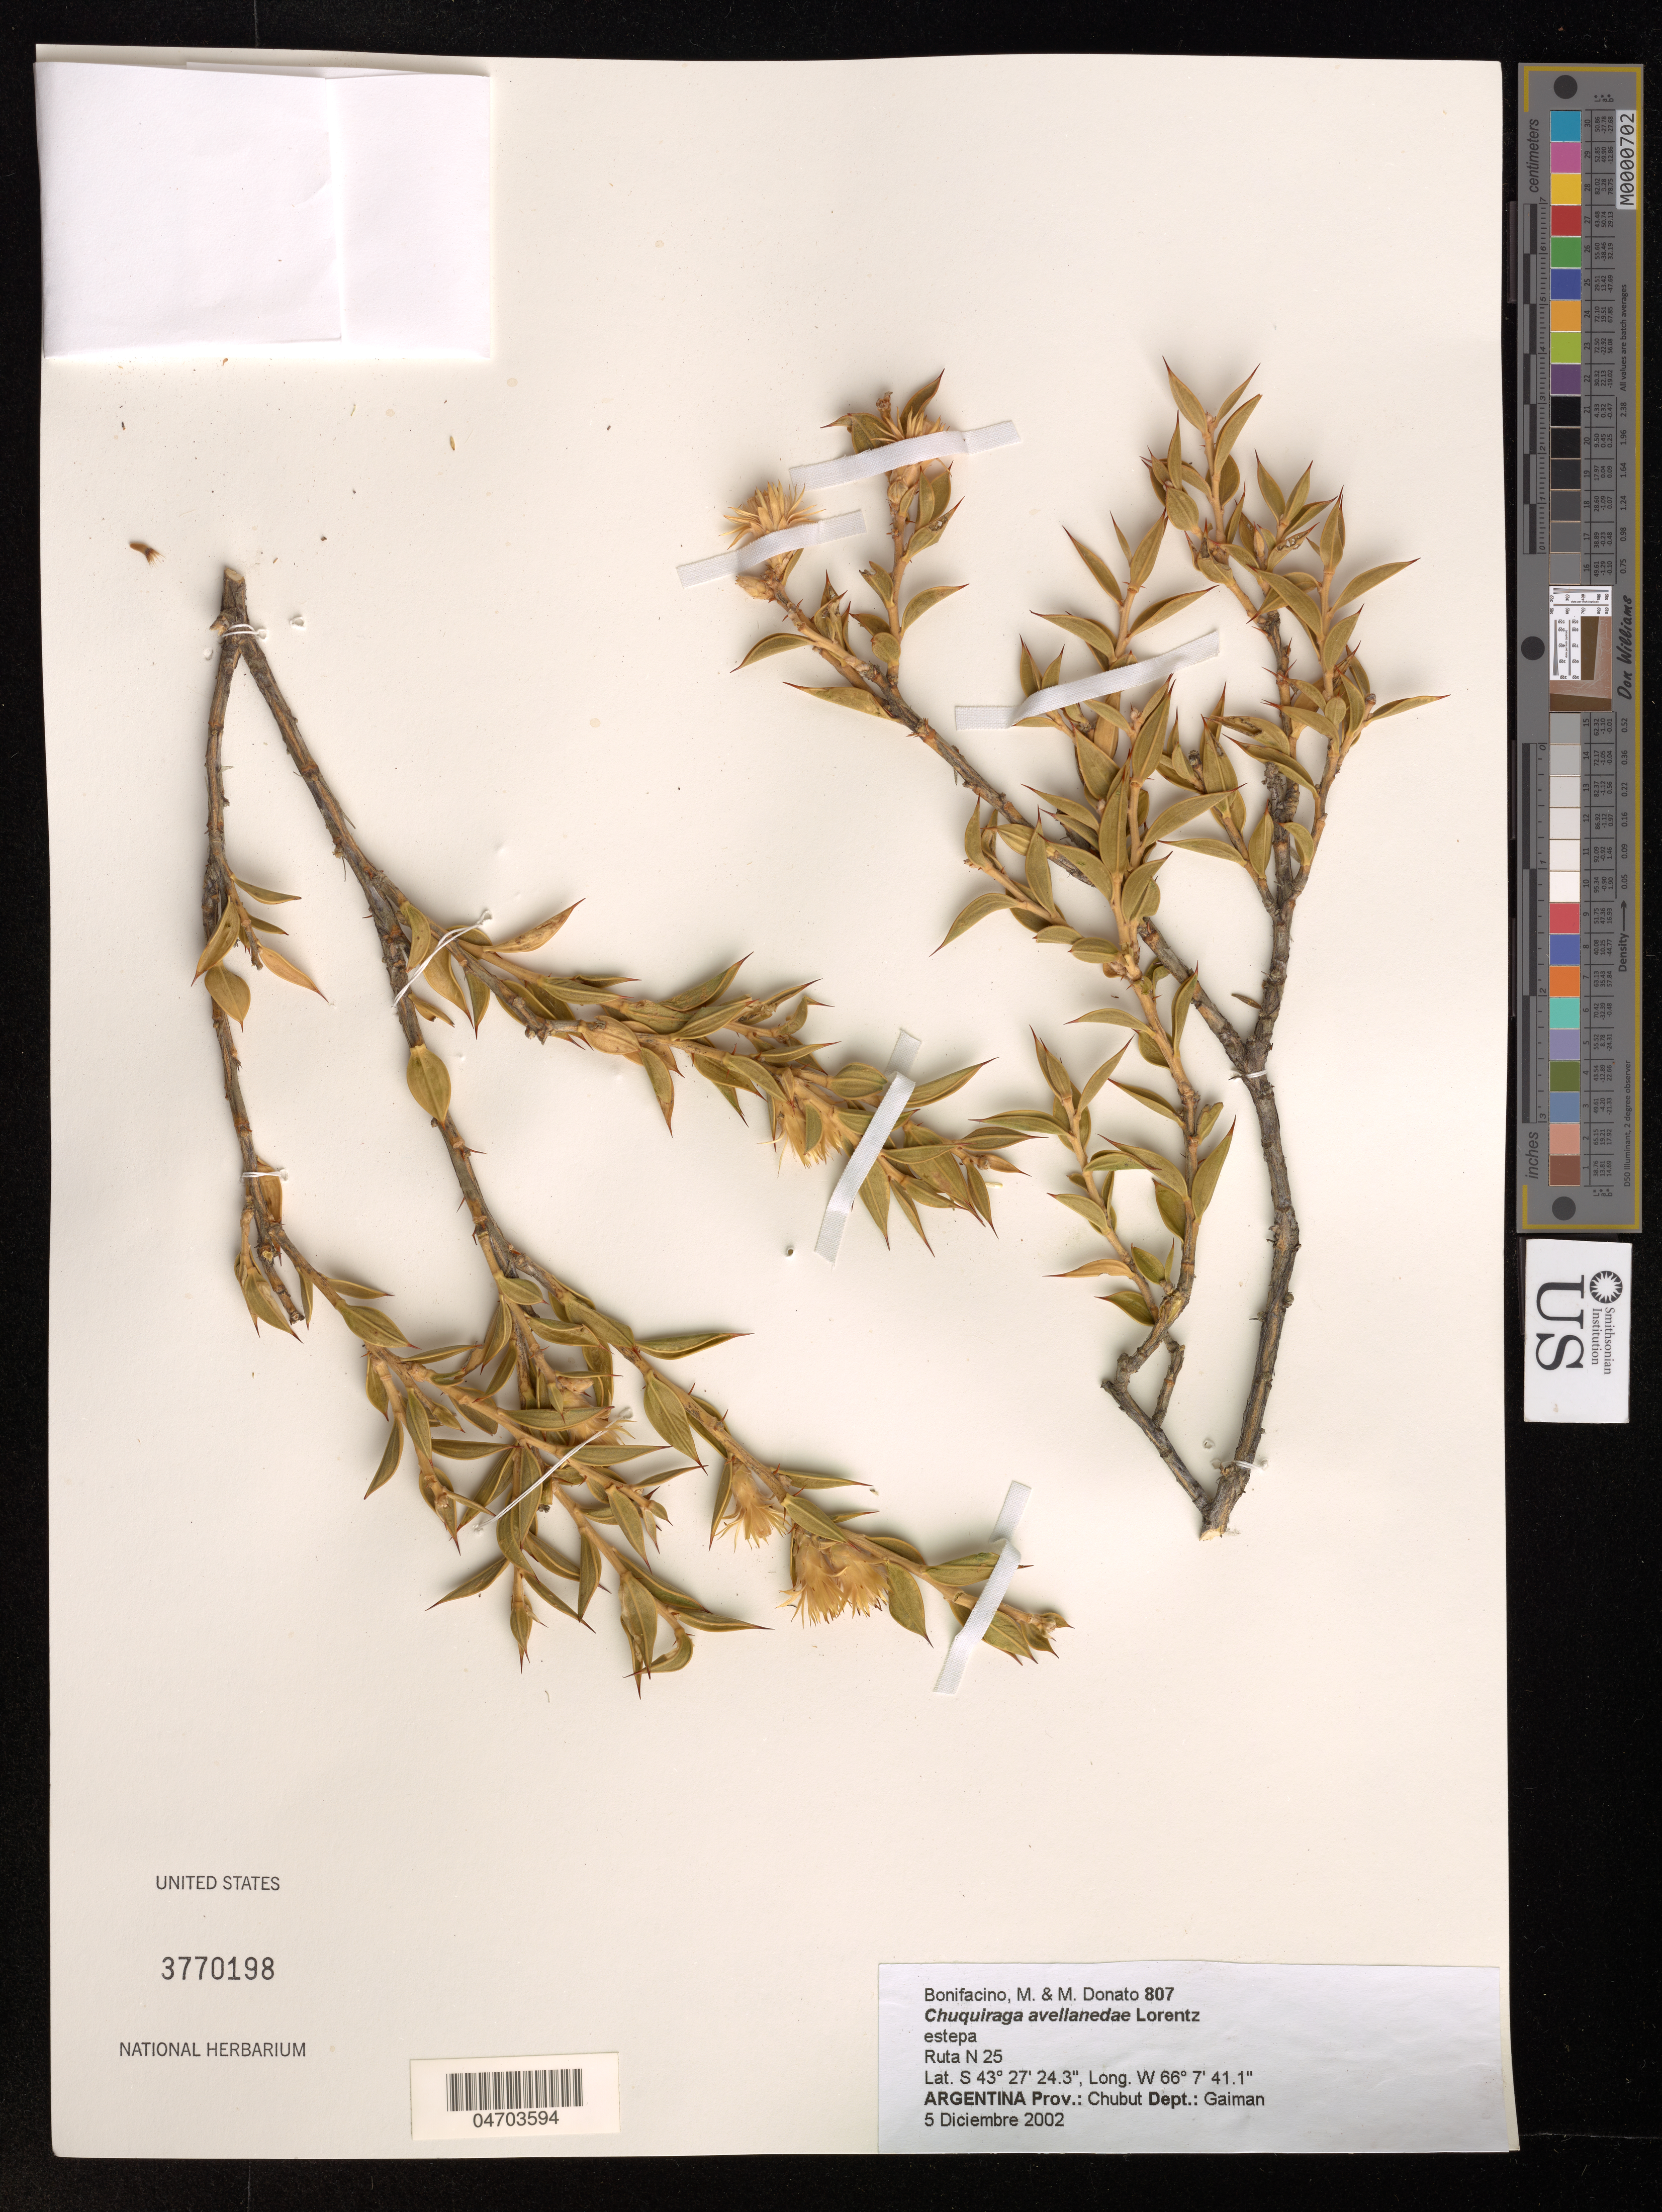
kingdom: Plantae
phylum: Tracheophyta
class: Magnoliopsida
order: Asterales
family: Asteraceae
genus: Chuquiraga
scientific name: Chuquiraga avellanedae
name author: Lorentz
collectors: M. Bonifacino & M. Donato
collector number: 807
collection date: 2002-12-05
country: Argentina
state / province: Chubut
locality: Gaiman.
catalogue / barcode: US 3770198